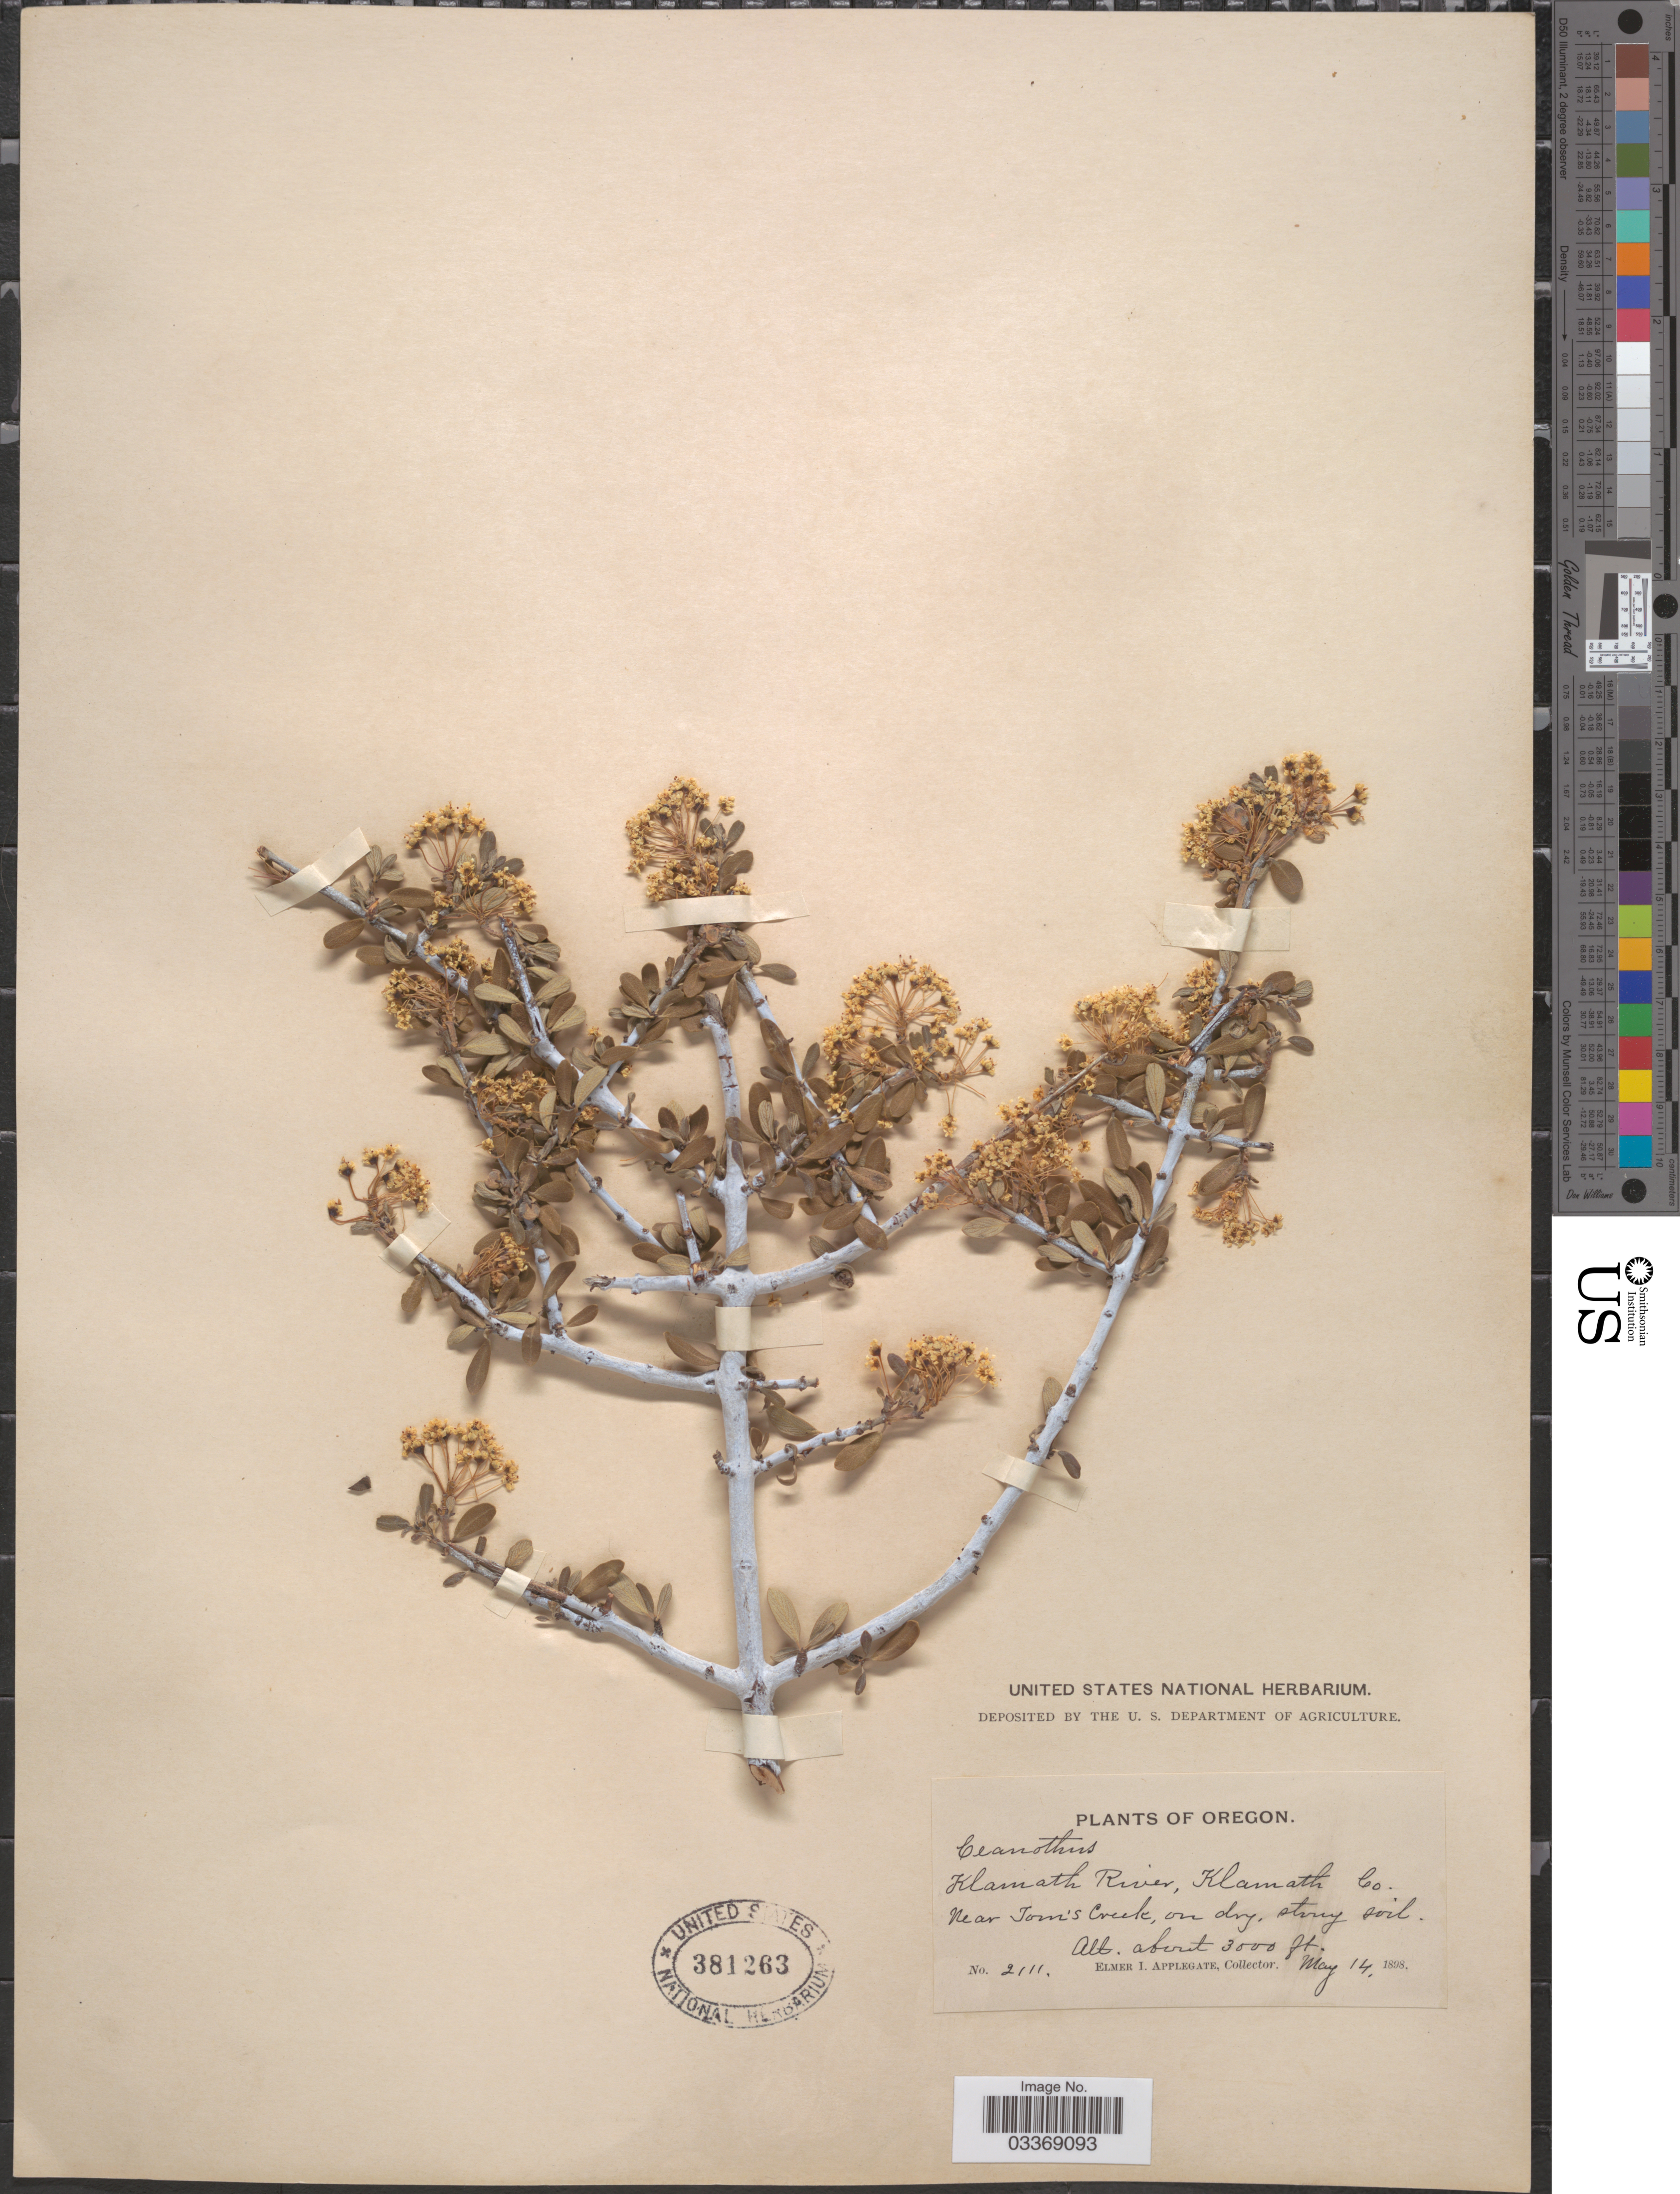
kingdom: Plantae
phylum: Tracheophyta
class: Magnoliopsida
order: Rosales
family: Rhamnaceae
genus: Ceanothus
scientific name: Ceanothus cuneatus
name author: (Hook.) Nutt.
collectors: E. I. Applegate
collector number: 2111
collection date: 1898-05-14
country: United States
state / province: Oregon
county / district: Klamath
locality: Klamath River, Klamath Co. Near Tom's Creek.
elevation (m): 914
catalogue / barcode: US 381263